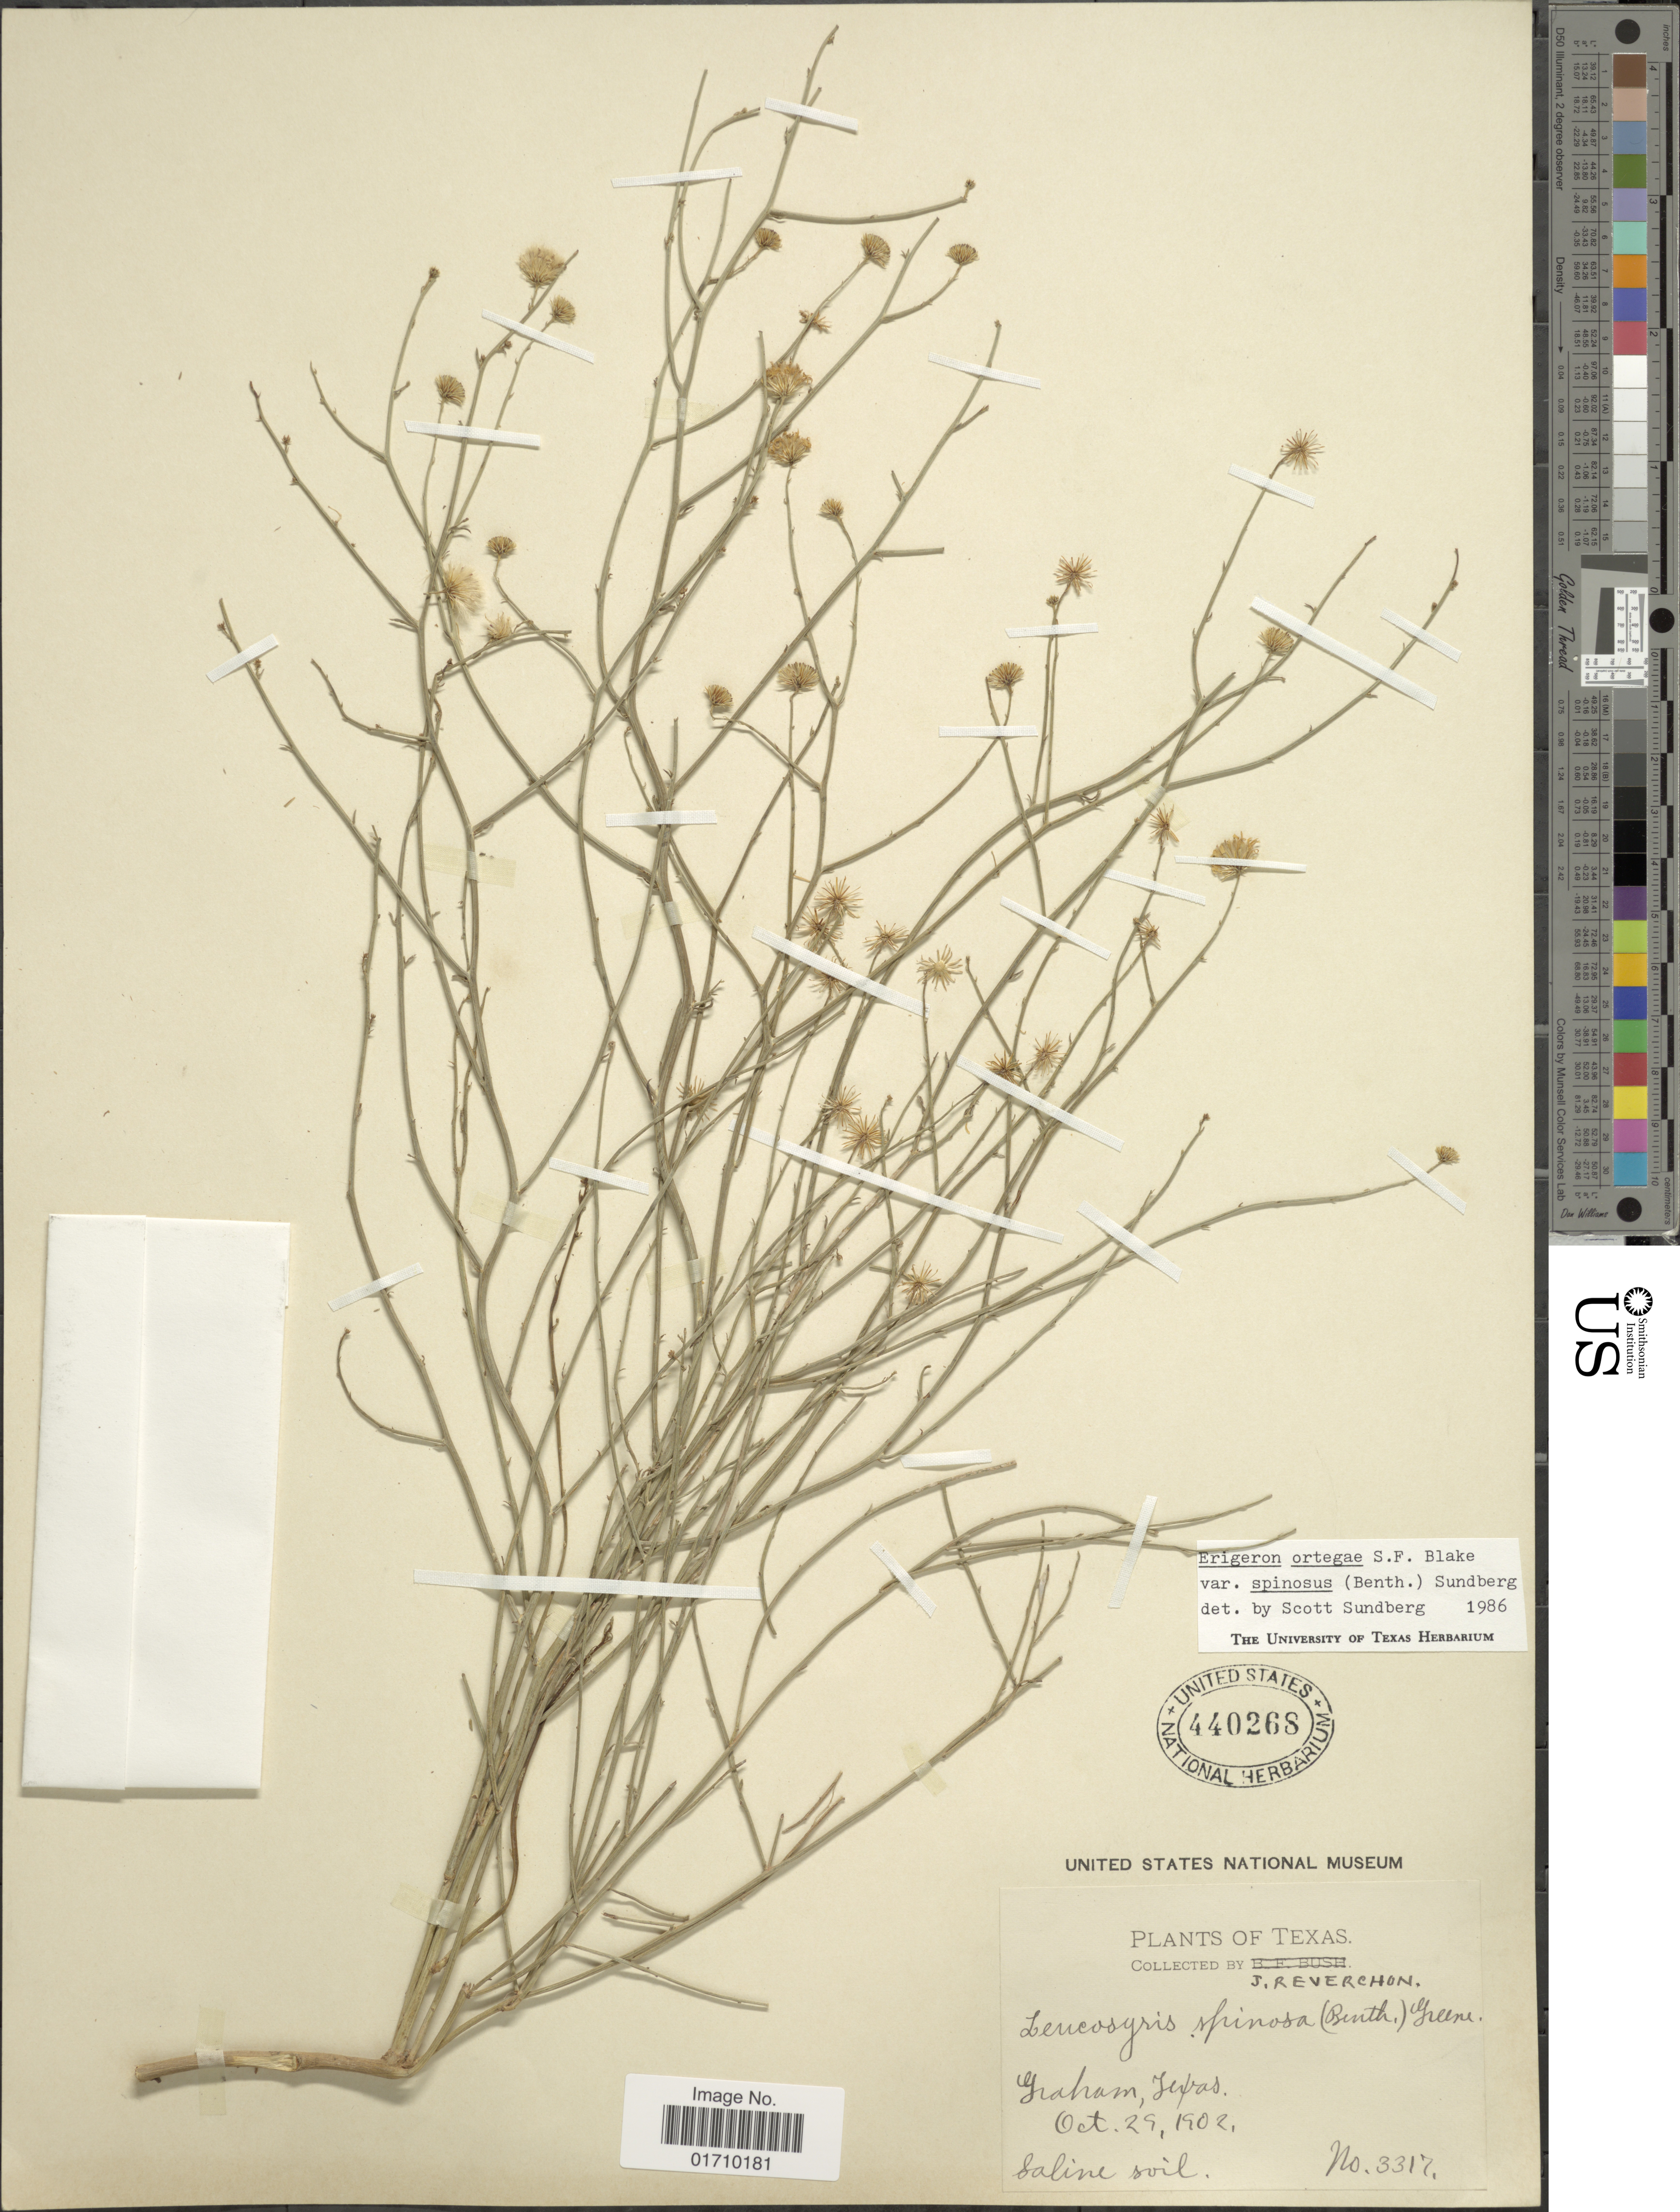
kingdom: Plantae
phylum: Tracheophyta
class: Magnoliopsida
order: Asterales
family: Asteraceae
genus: Chloracantha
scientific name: Chloracantha spinosa var. spinosa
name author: (Benth.) G.L. Nesom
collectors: J. Reverchon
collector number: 3317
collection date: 1902-10-29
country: United States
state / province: Texas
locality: Graham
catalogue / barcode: US 440268